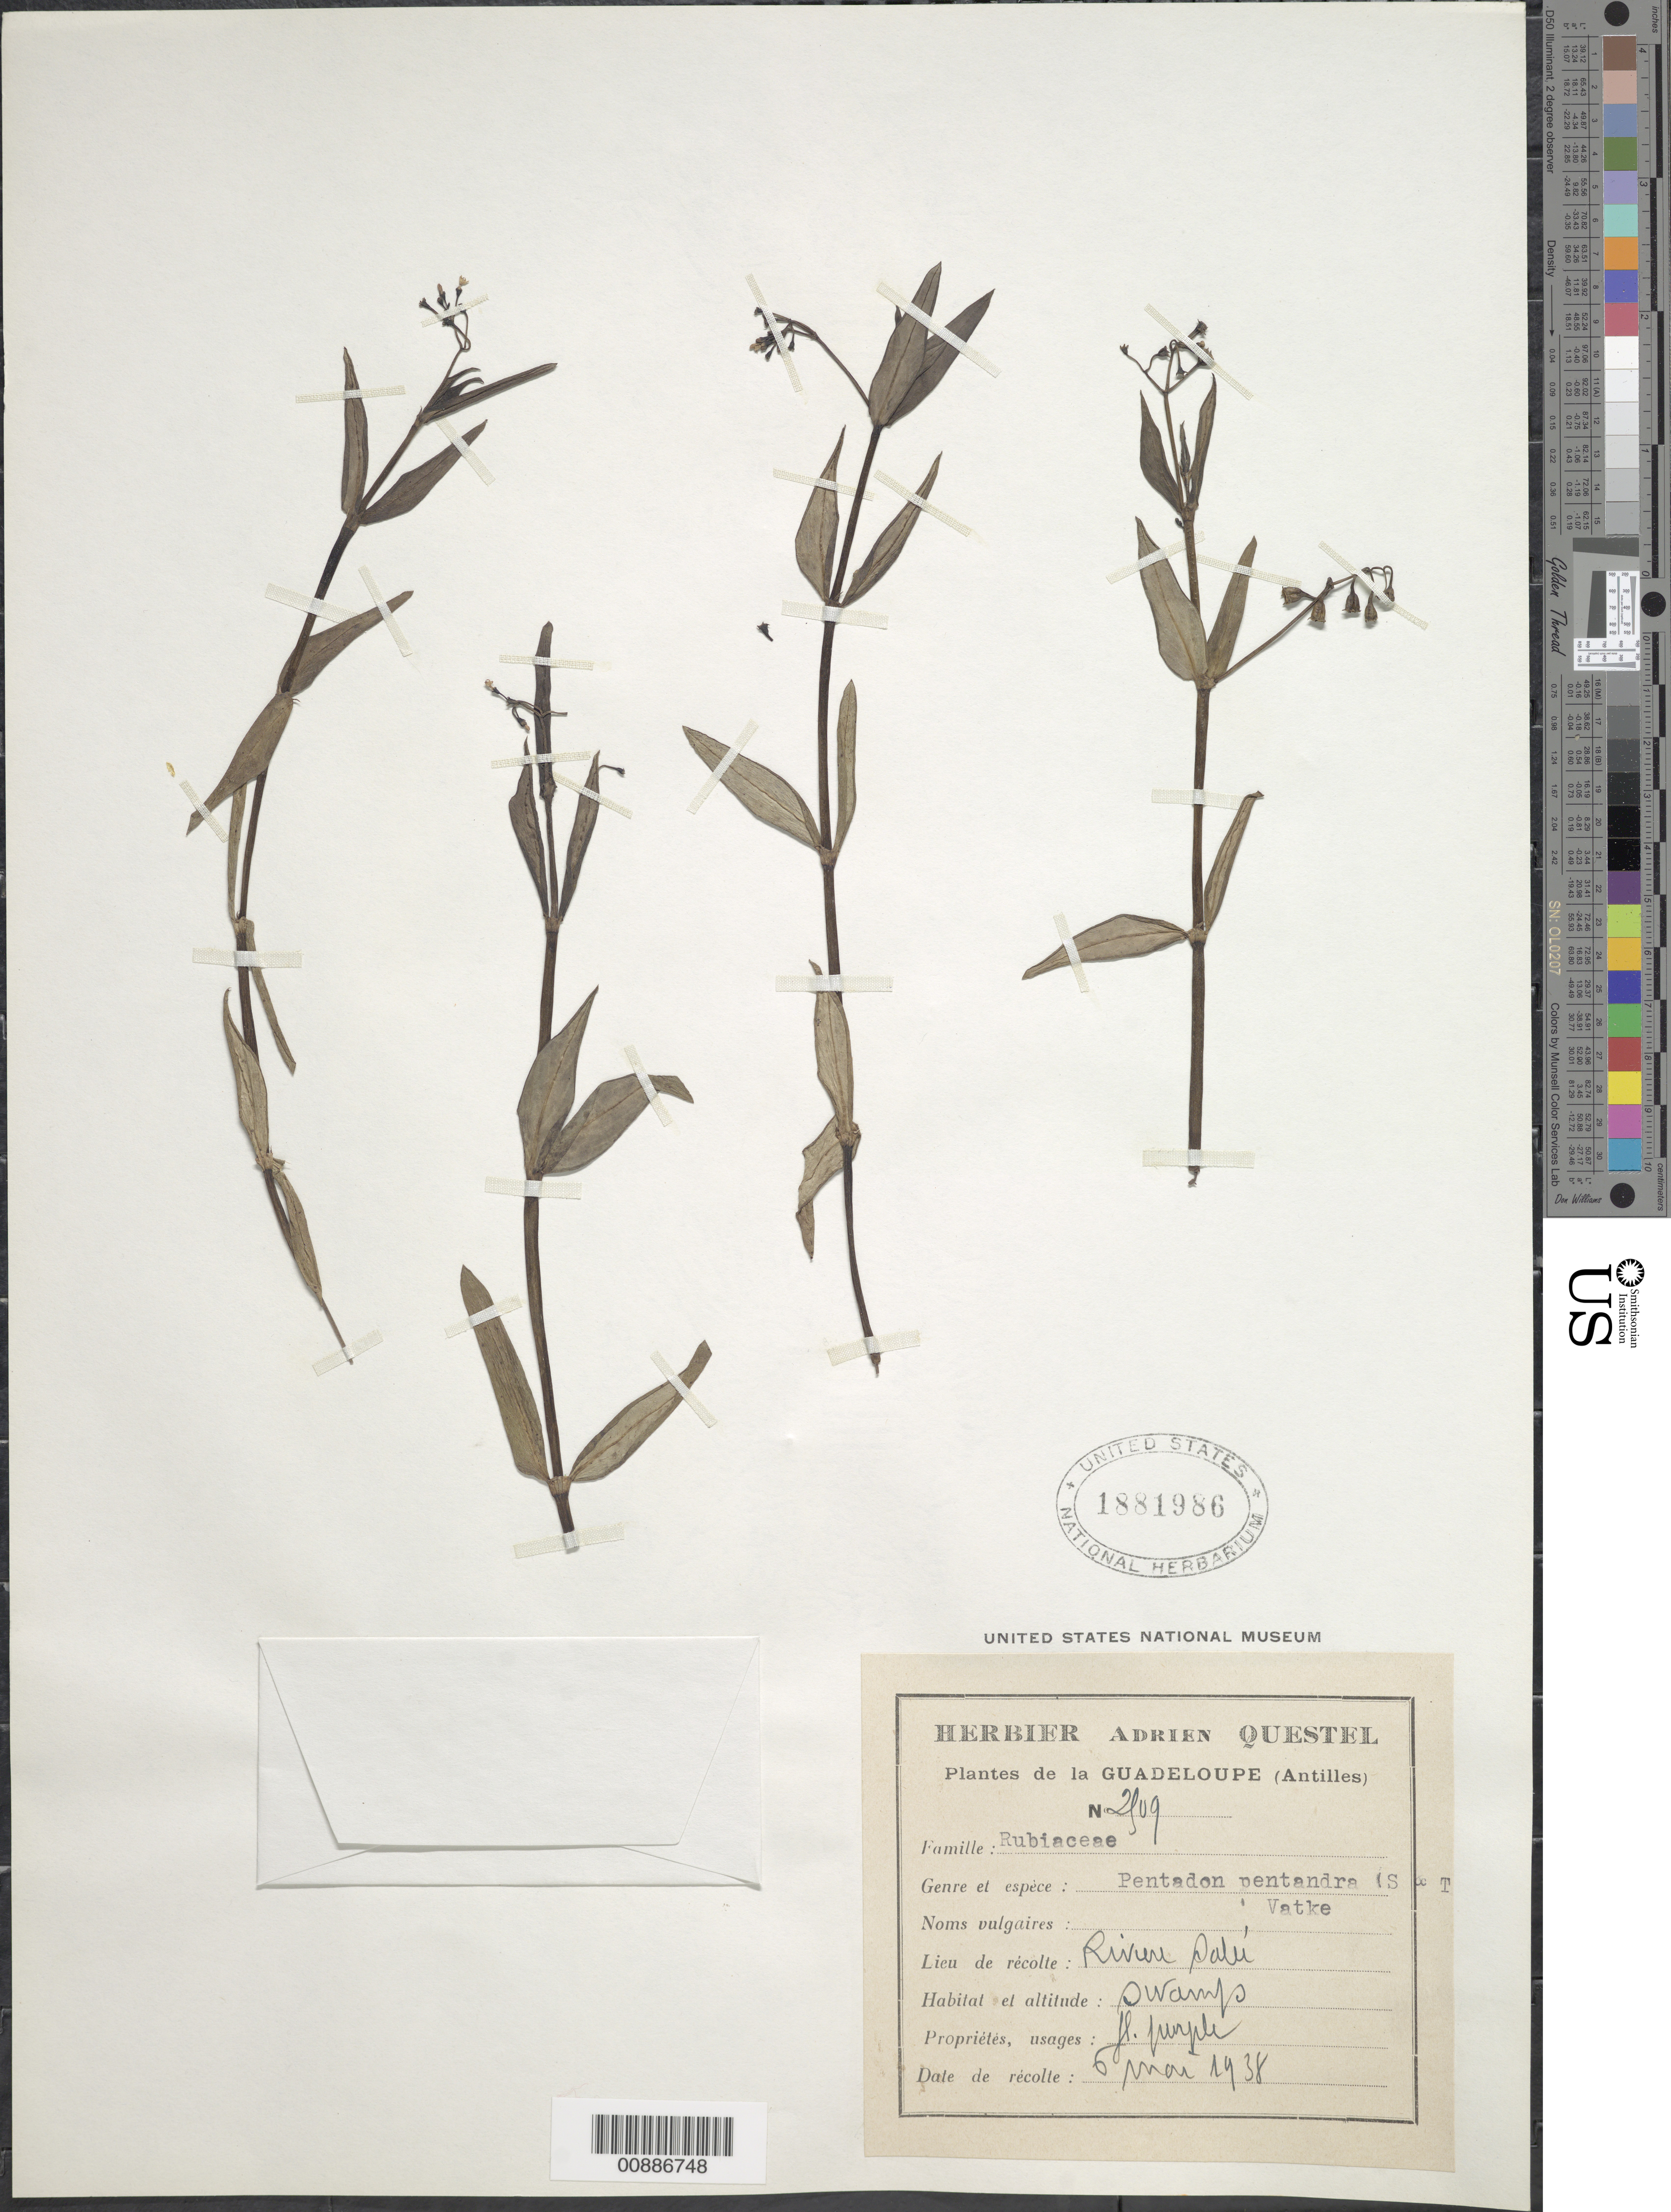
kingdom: Plantae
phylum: Tracheophyta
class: Magnoliopsida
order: Gentianales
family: Rubiaceae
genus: Pentodon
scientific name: Pentodon pentandrus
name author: (Schumach. & Thonn.) Vatke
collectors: A. Questel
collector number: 2809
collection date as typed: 06 Mar 1938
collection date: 1938-03-06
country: Guadeloupe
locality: Sabé River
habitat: Swamp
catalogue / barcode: US 1881986